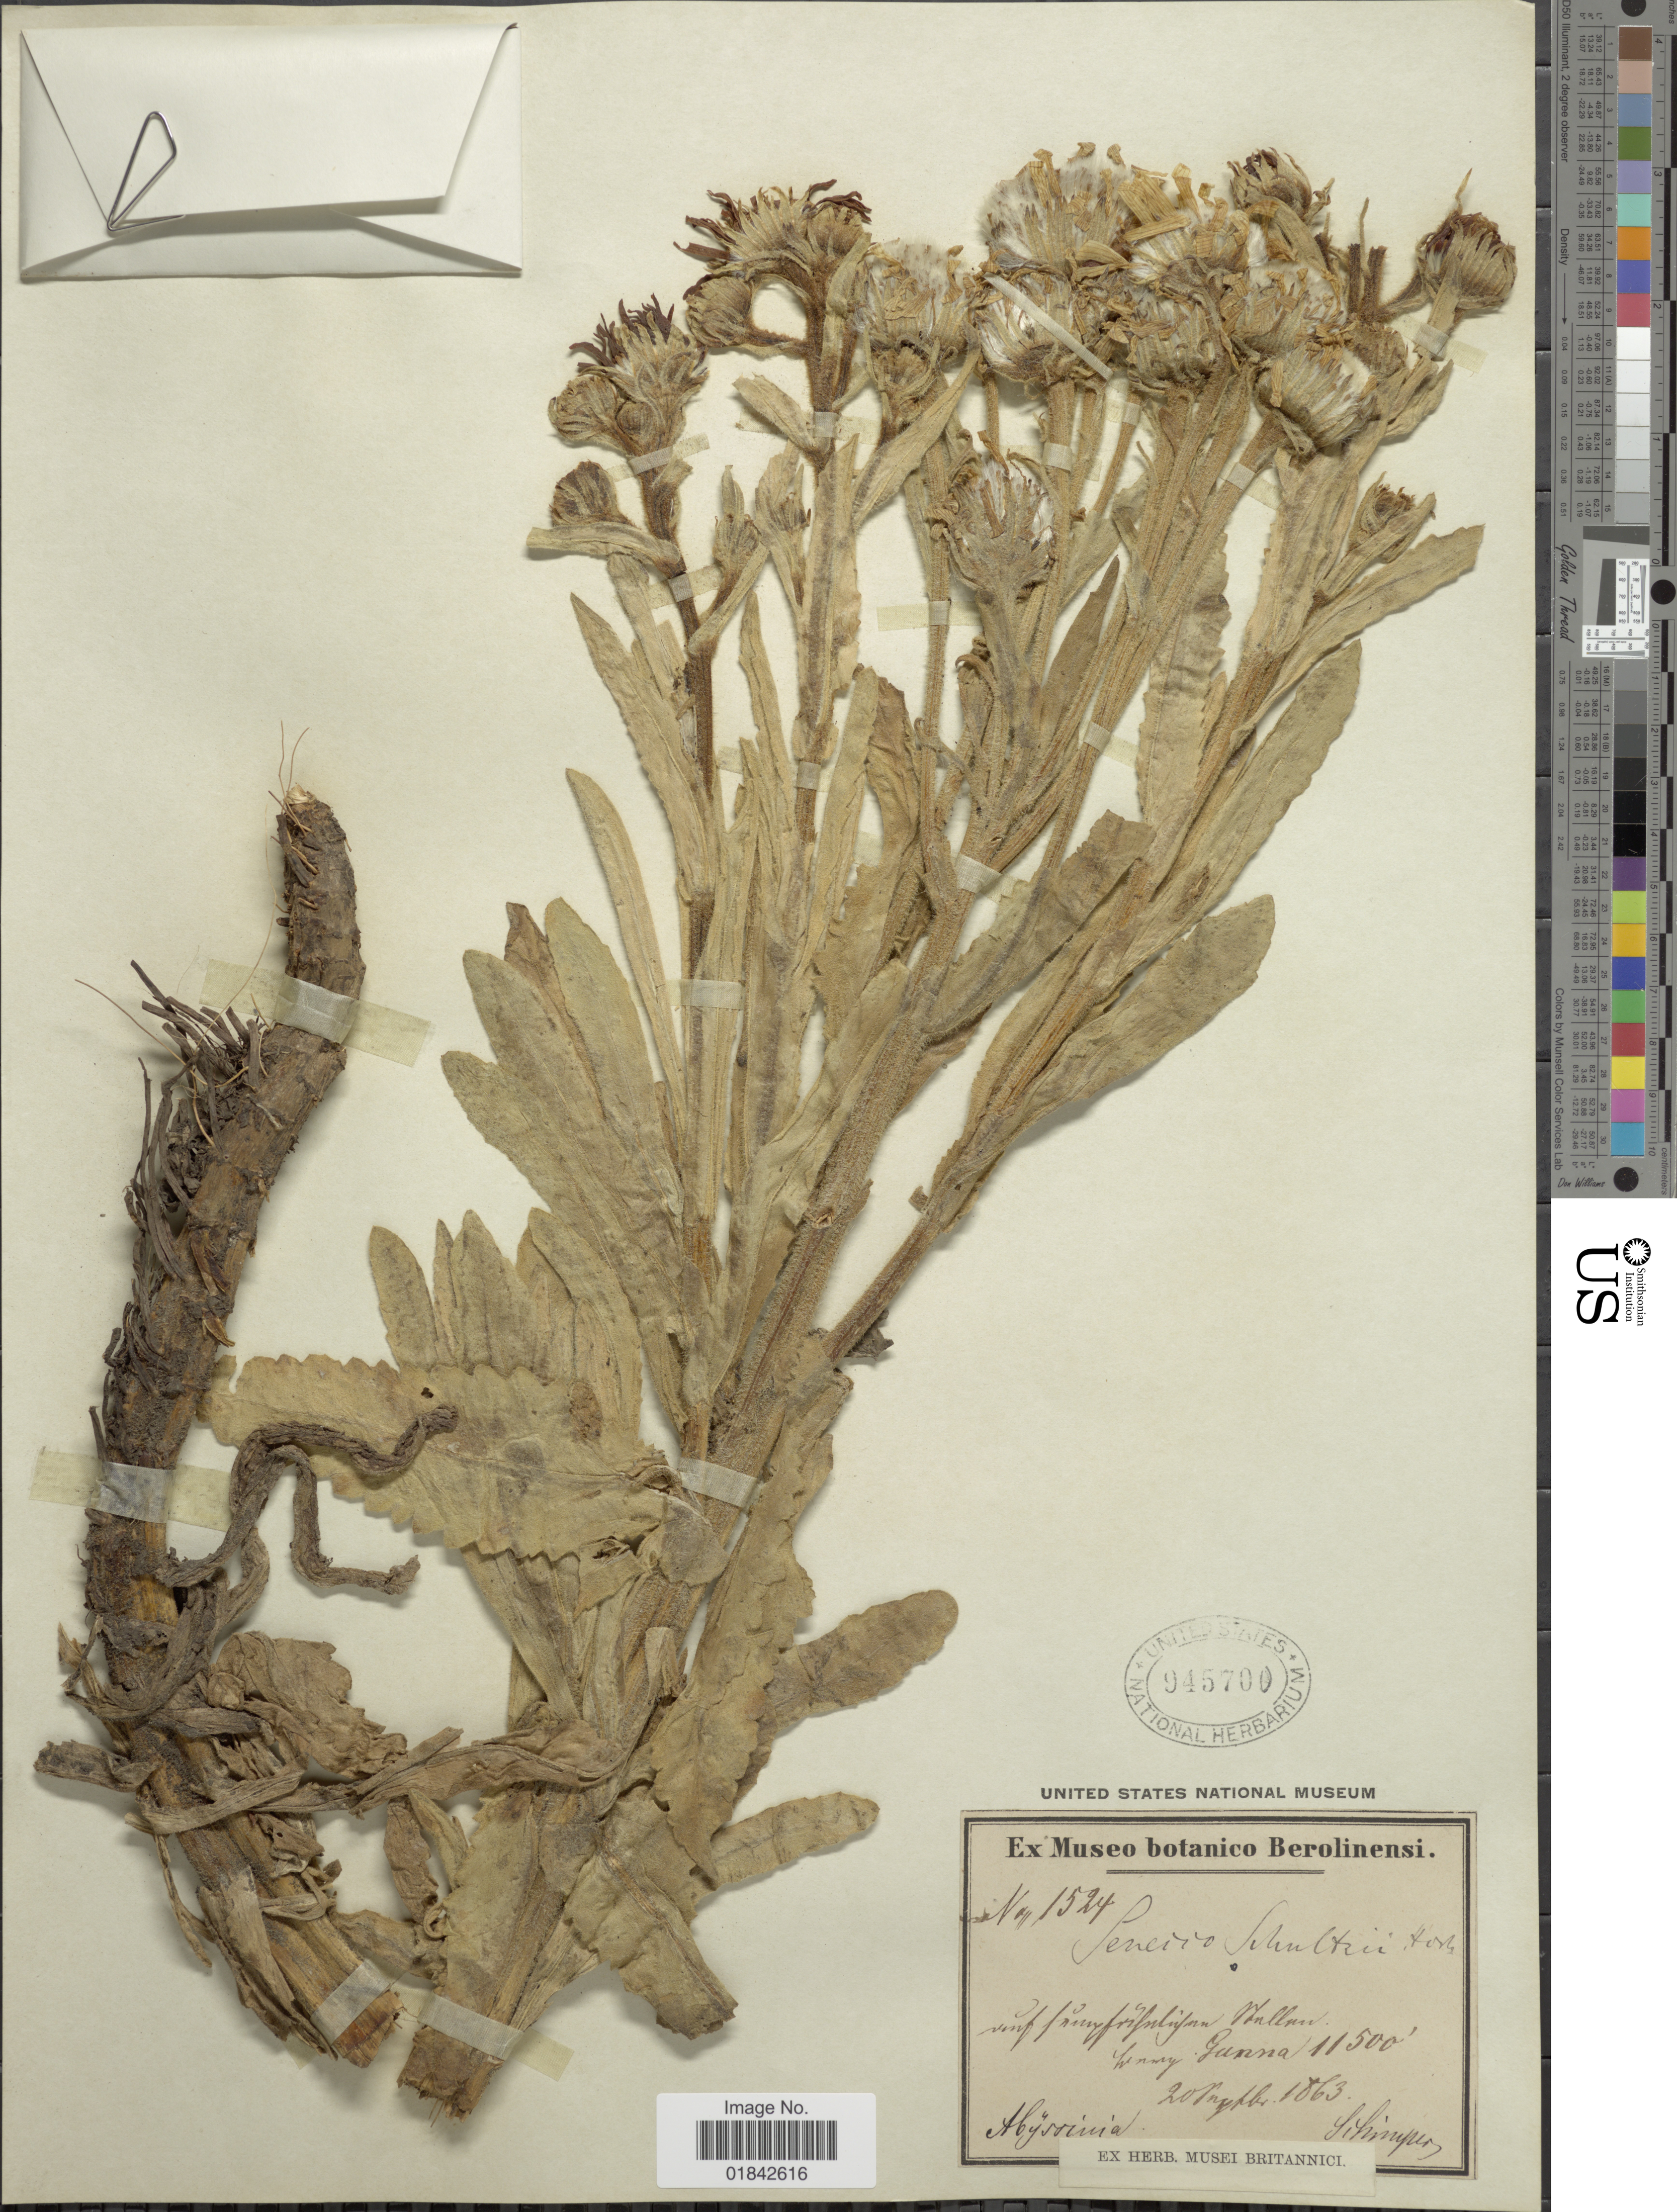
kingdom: Plantae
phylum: Tracheophyta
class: Magnoliopsida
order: Asterales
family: Asteraceae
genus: Senecio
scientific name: Senecio schultzii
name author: Hochst. ex A. Rich.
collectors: -. Schimper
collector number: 1524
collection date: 1863-09-20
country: Eritrea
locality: Abyssinia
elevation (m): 3505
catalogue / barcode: US 945700